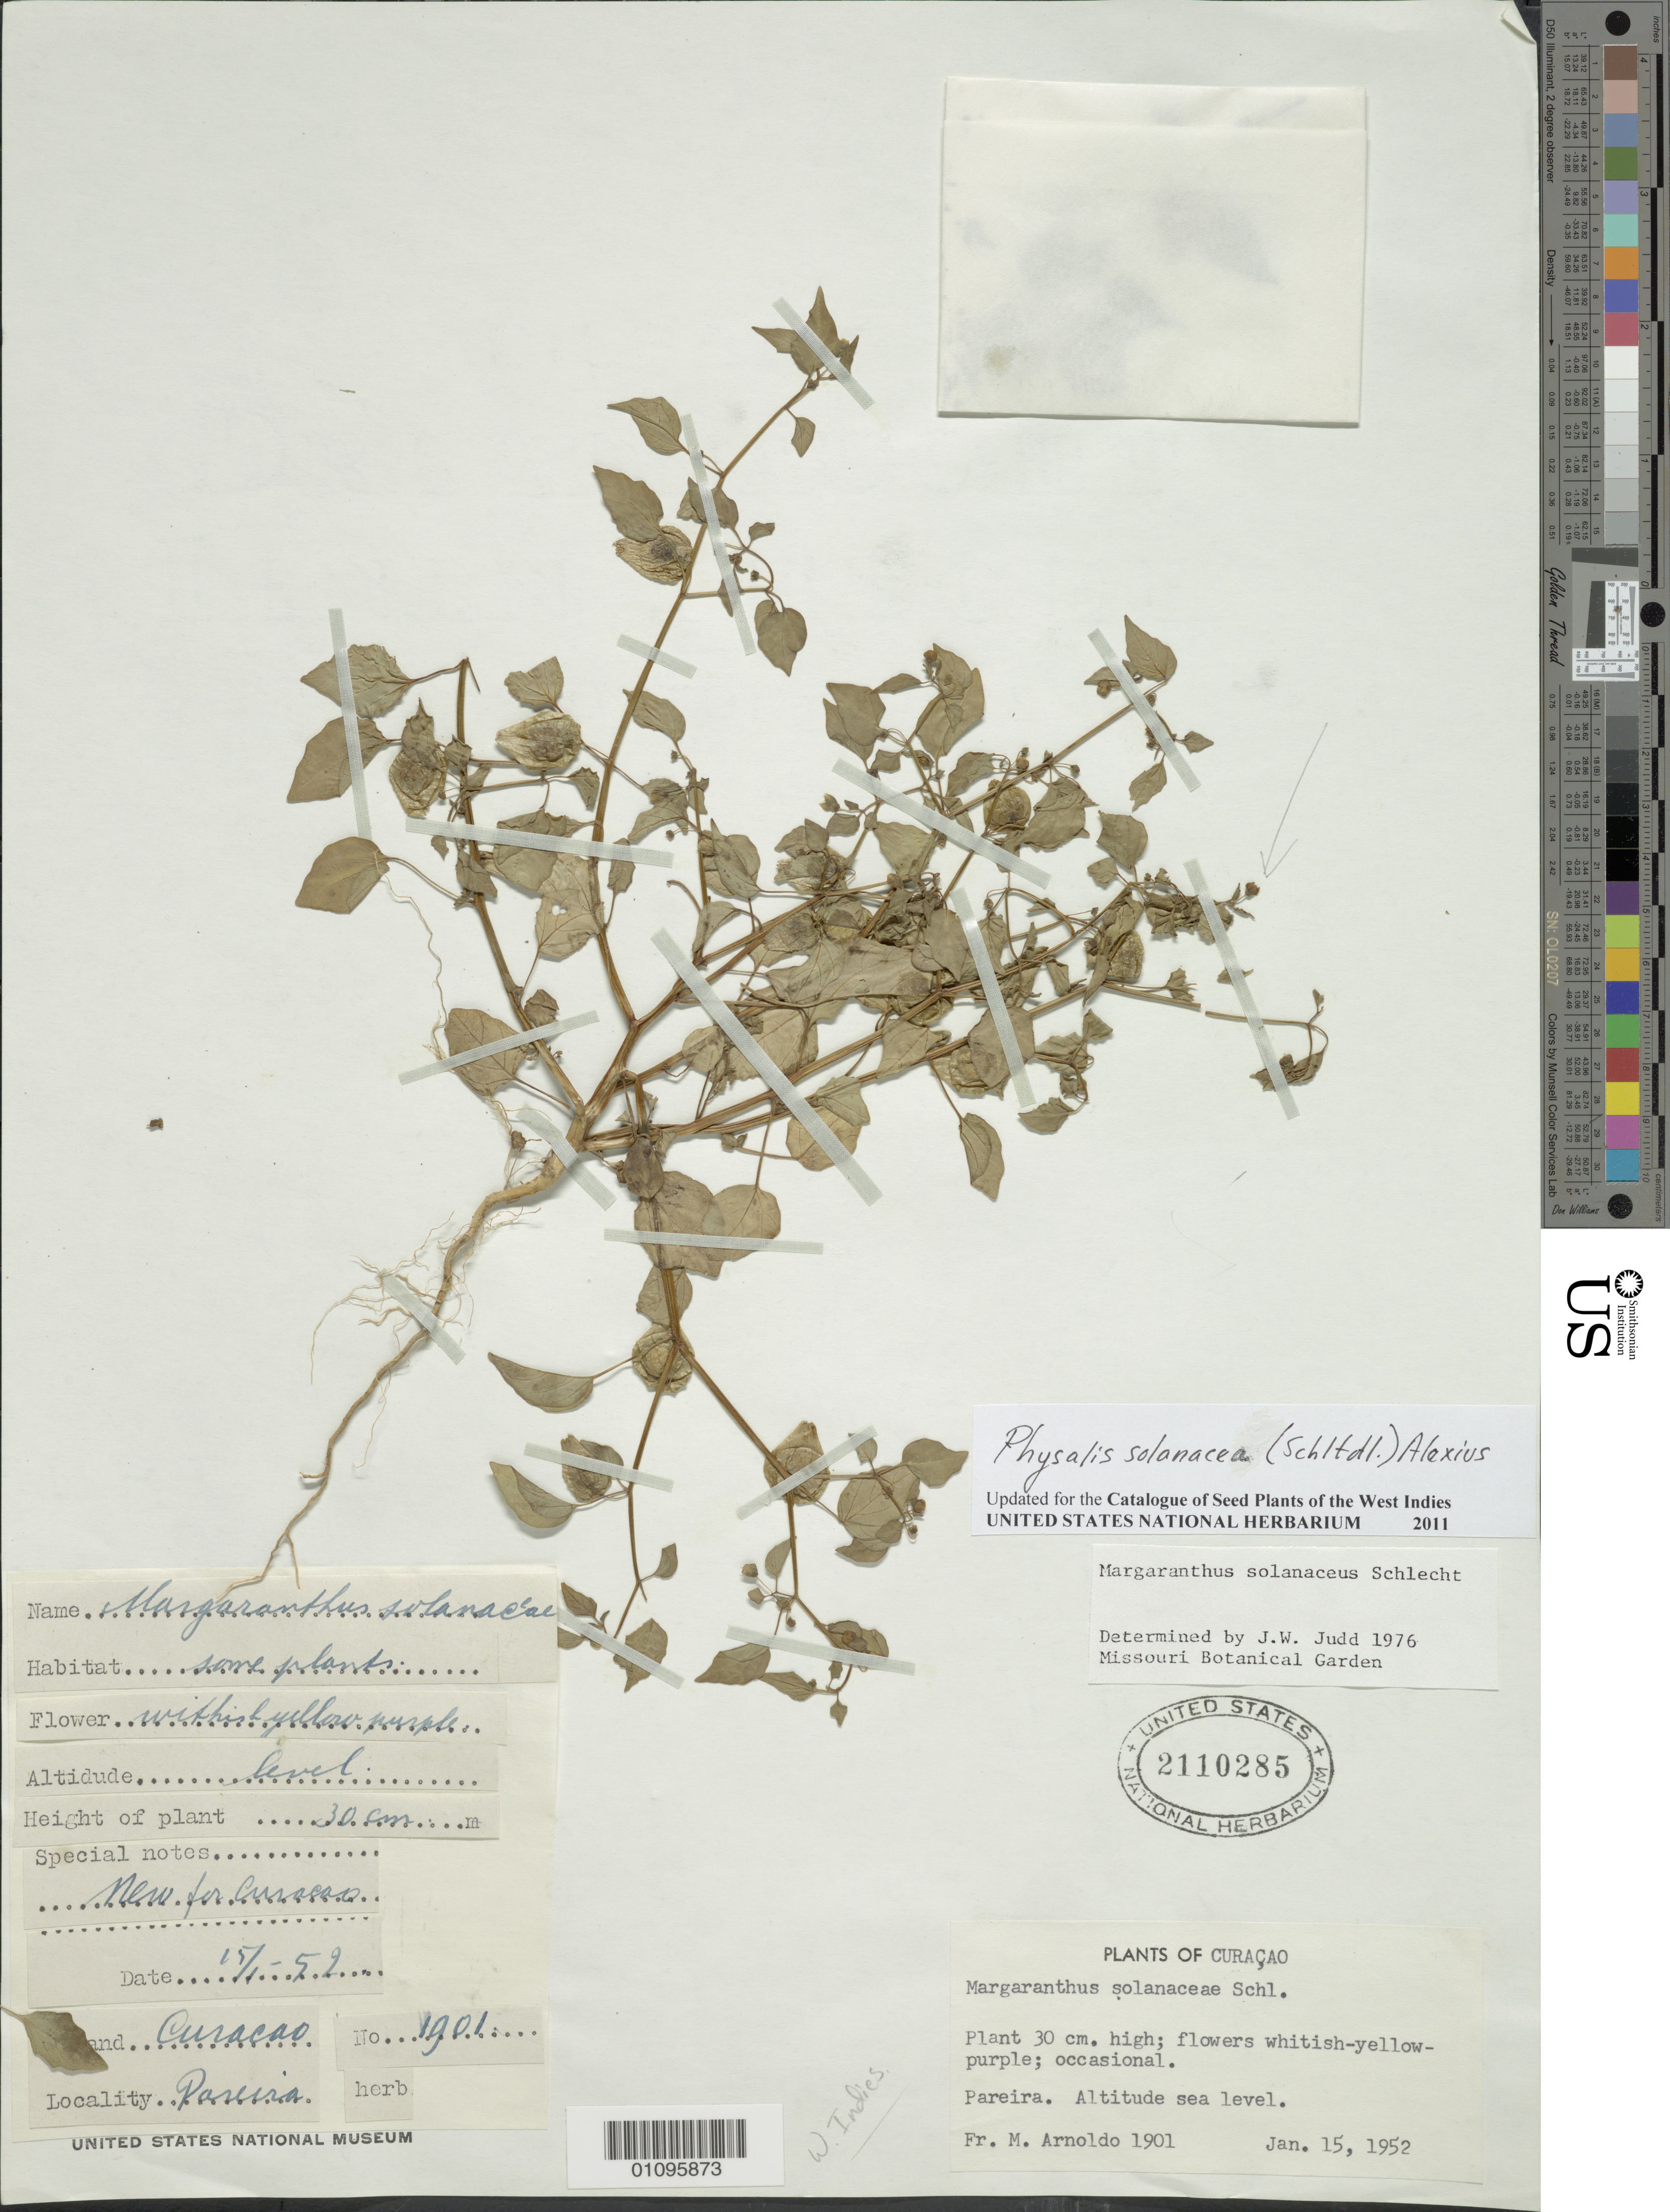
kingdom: Plantae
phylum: Tracheophyta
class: Magnoliopsida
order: Solanales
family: Solanaceae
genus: Physalis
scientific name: Physalis solanacea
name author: (Schltdl.) Axelius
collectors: N. Arnoldo-Broeders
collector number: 1901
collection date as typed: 15 Jan 1952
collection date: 1952-01-15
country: Curaçao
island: Curaçao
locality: Pareira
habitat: Occasional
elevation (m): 0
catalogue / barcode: US 2110285